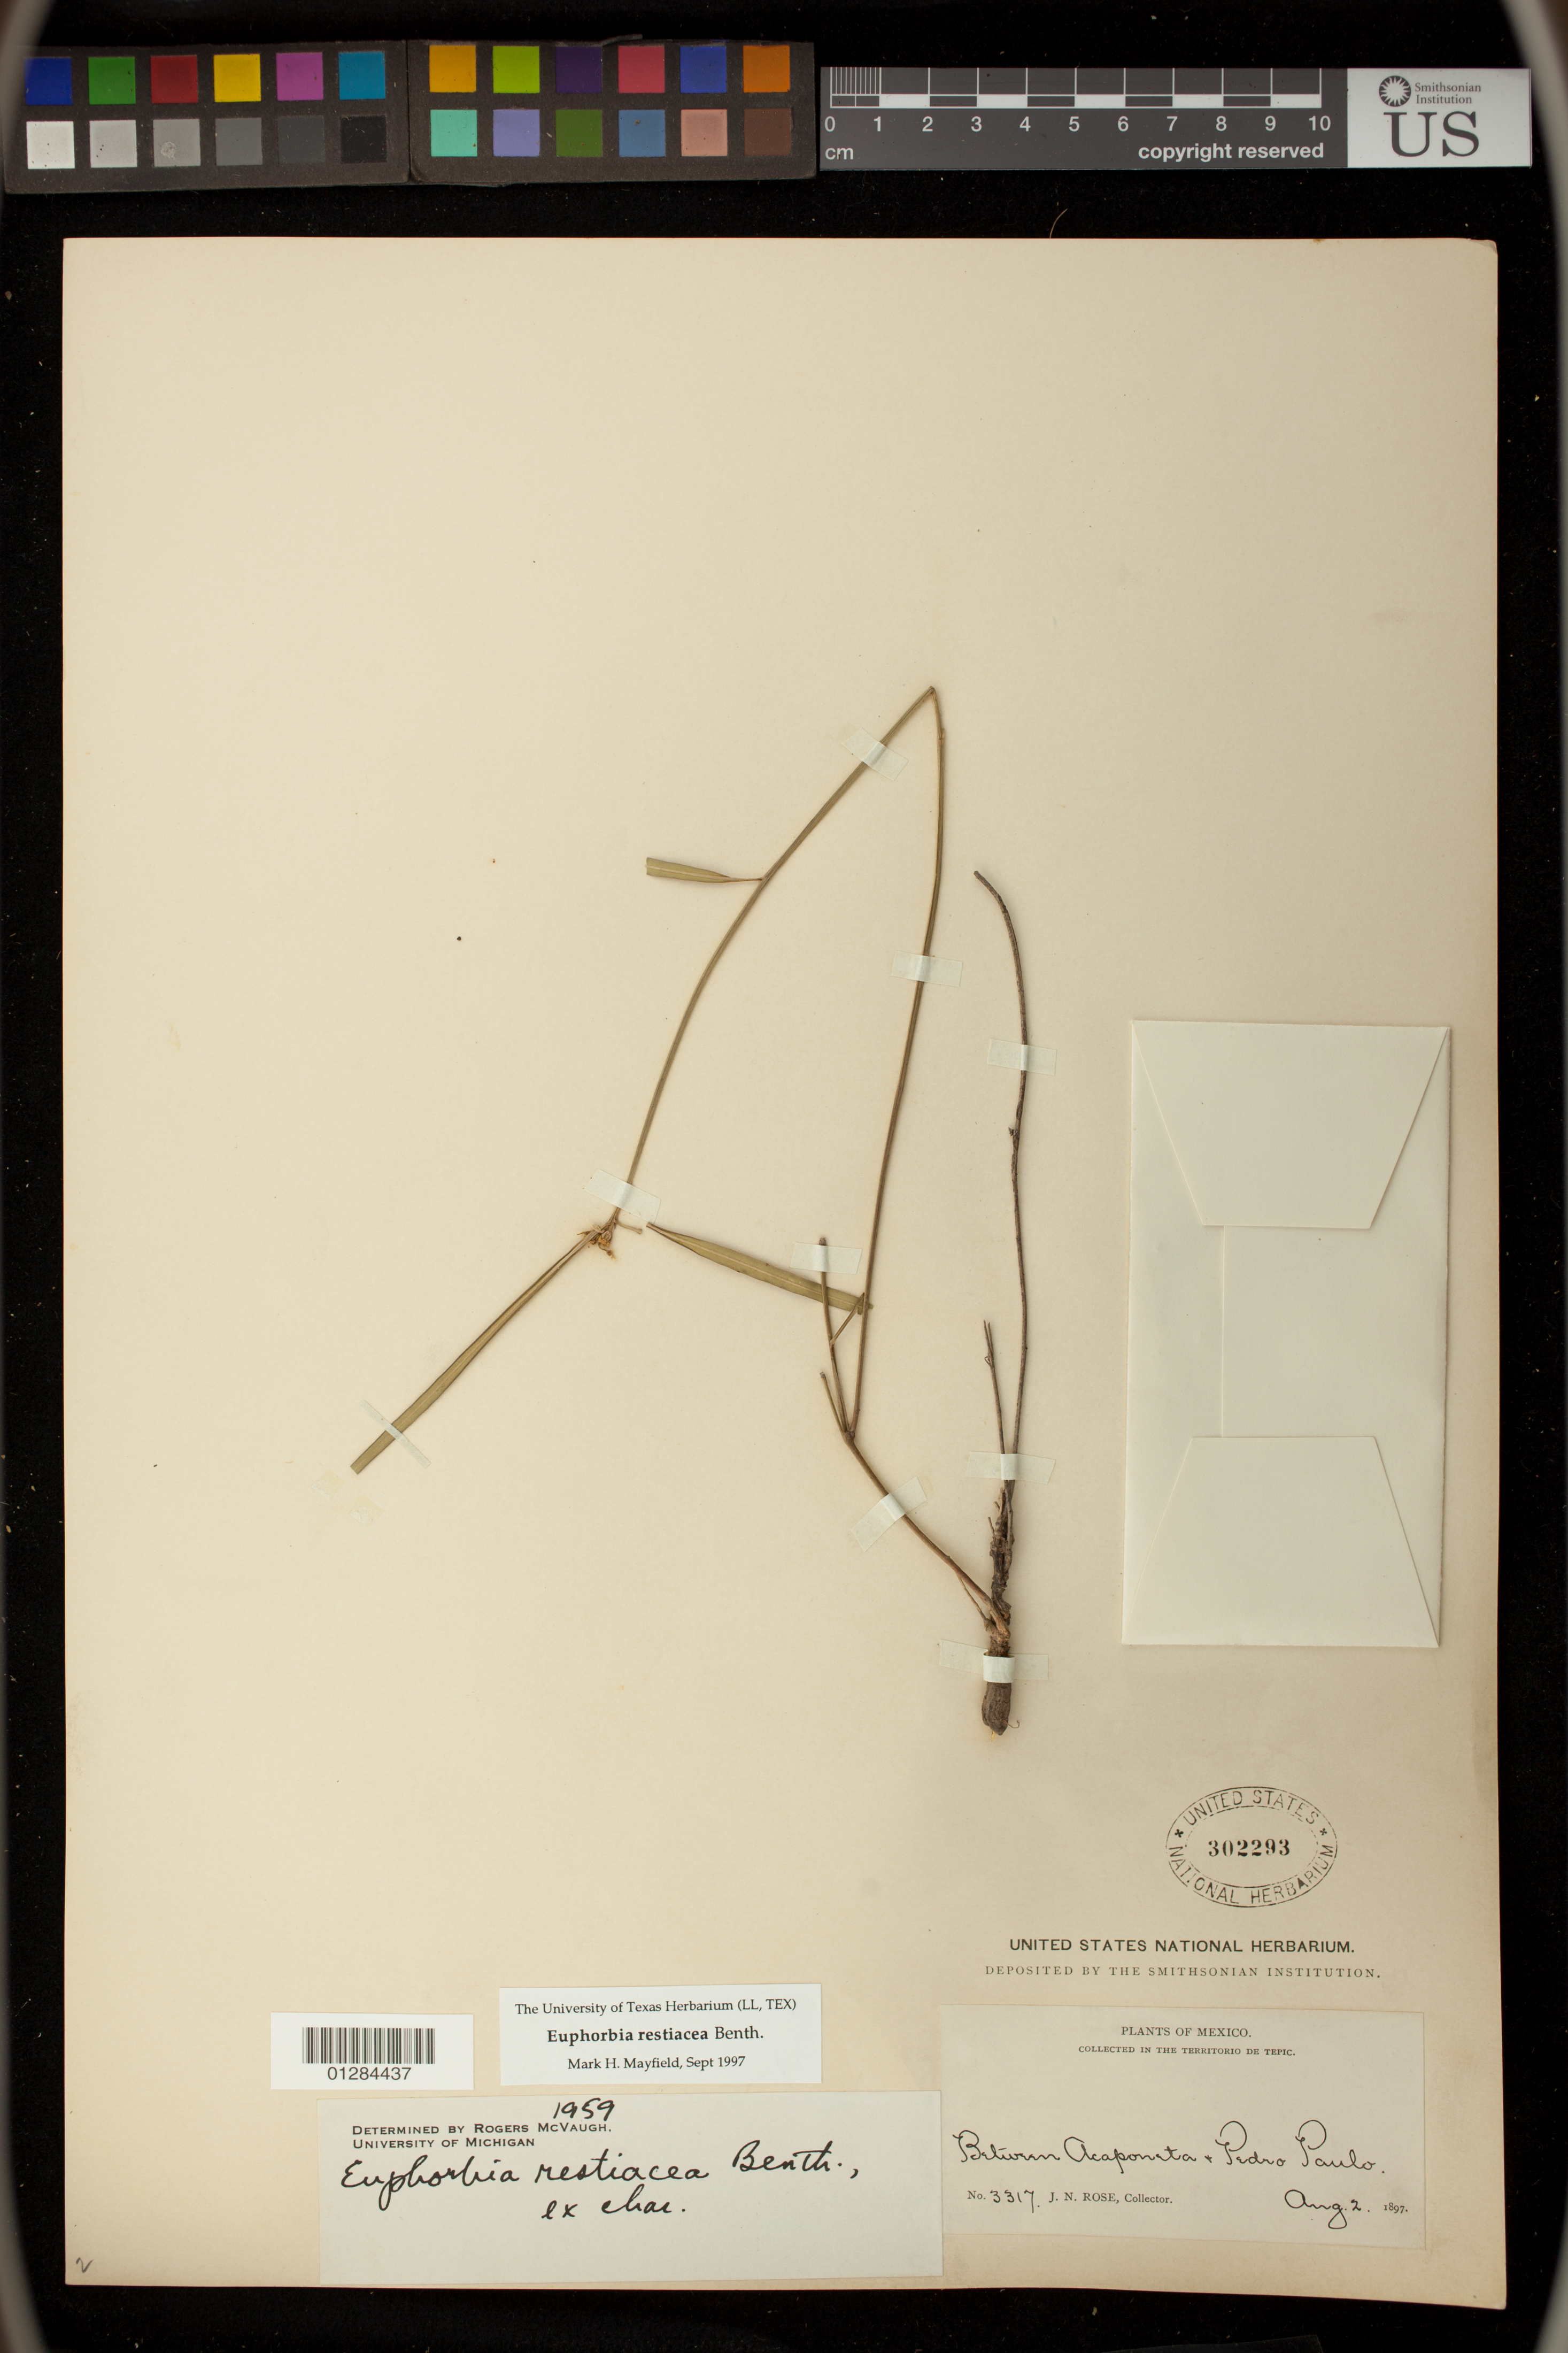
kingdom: Plantae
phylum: Tracheophyta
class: Magnoliopsida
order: Malpighiales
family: Euphorbiaceae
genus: Euphorbia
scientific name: Euphorbia restiacea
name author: Benth.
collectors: J. N. Rose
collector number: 3317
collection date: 1897-08-02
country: Mexico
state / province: Nayarit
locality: Between Acaponeta & Pedro Paulo. In the territorio de Tepic.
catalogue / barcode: US 302293